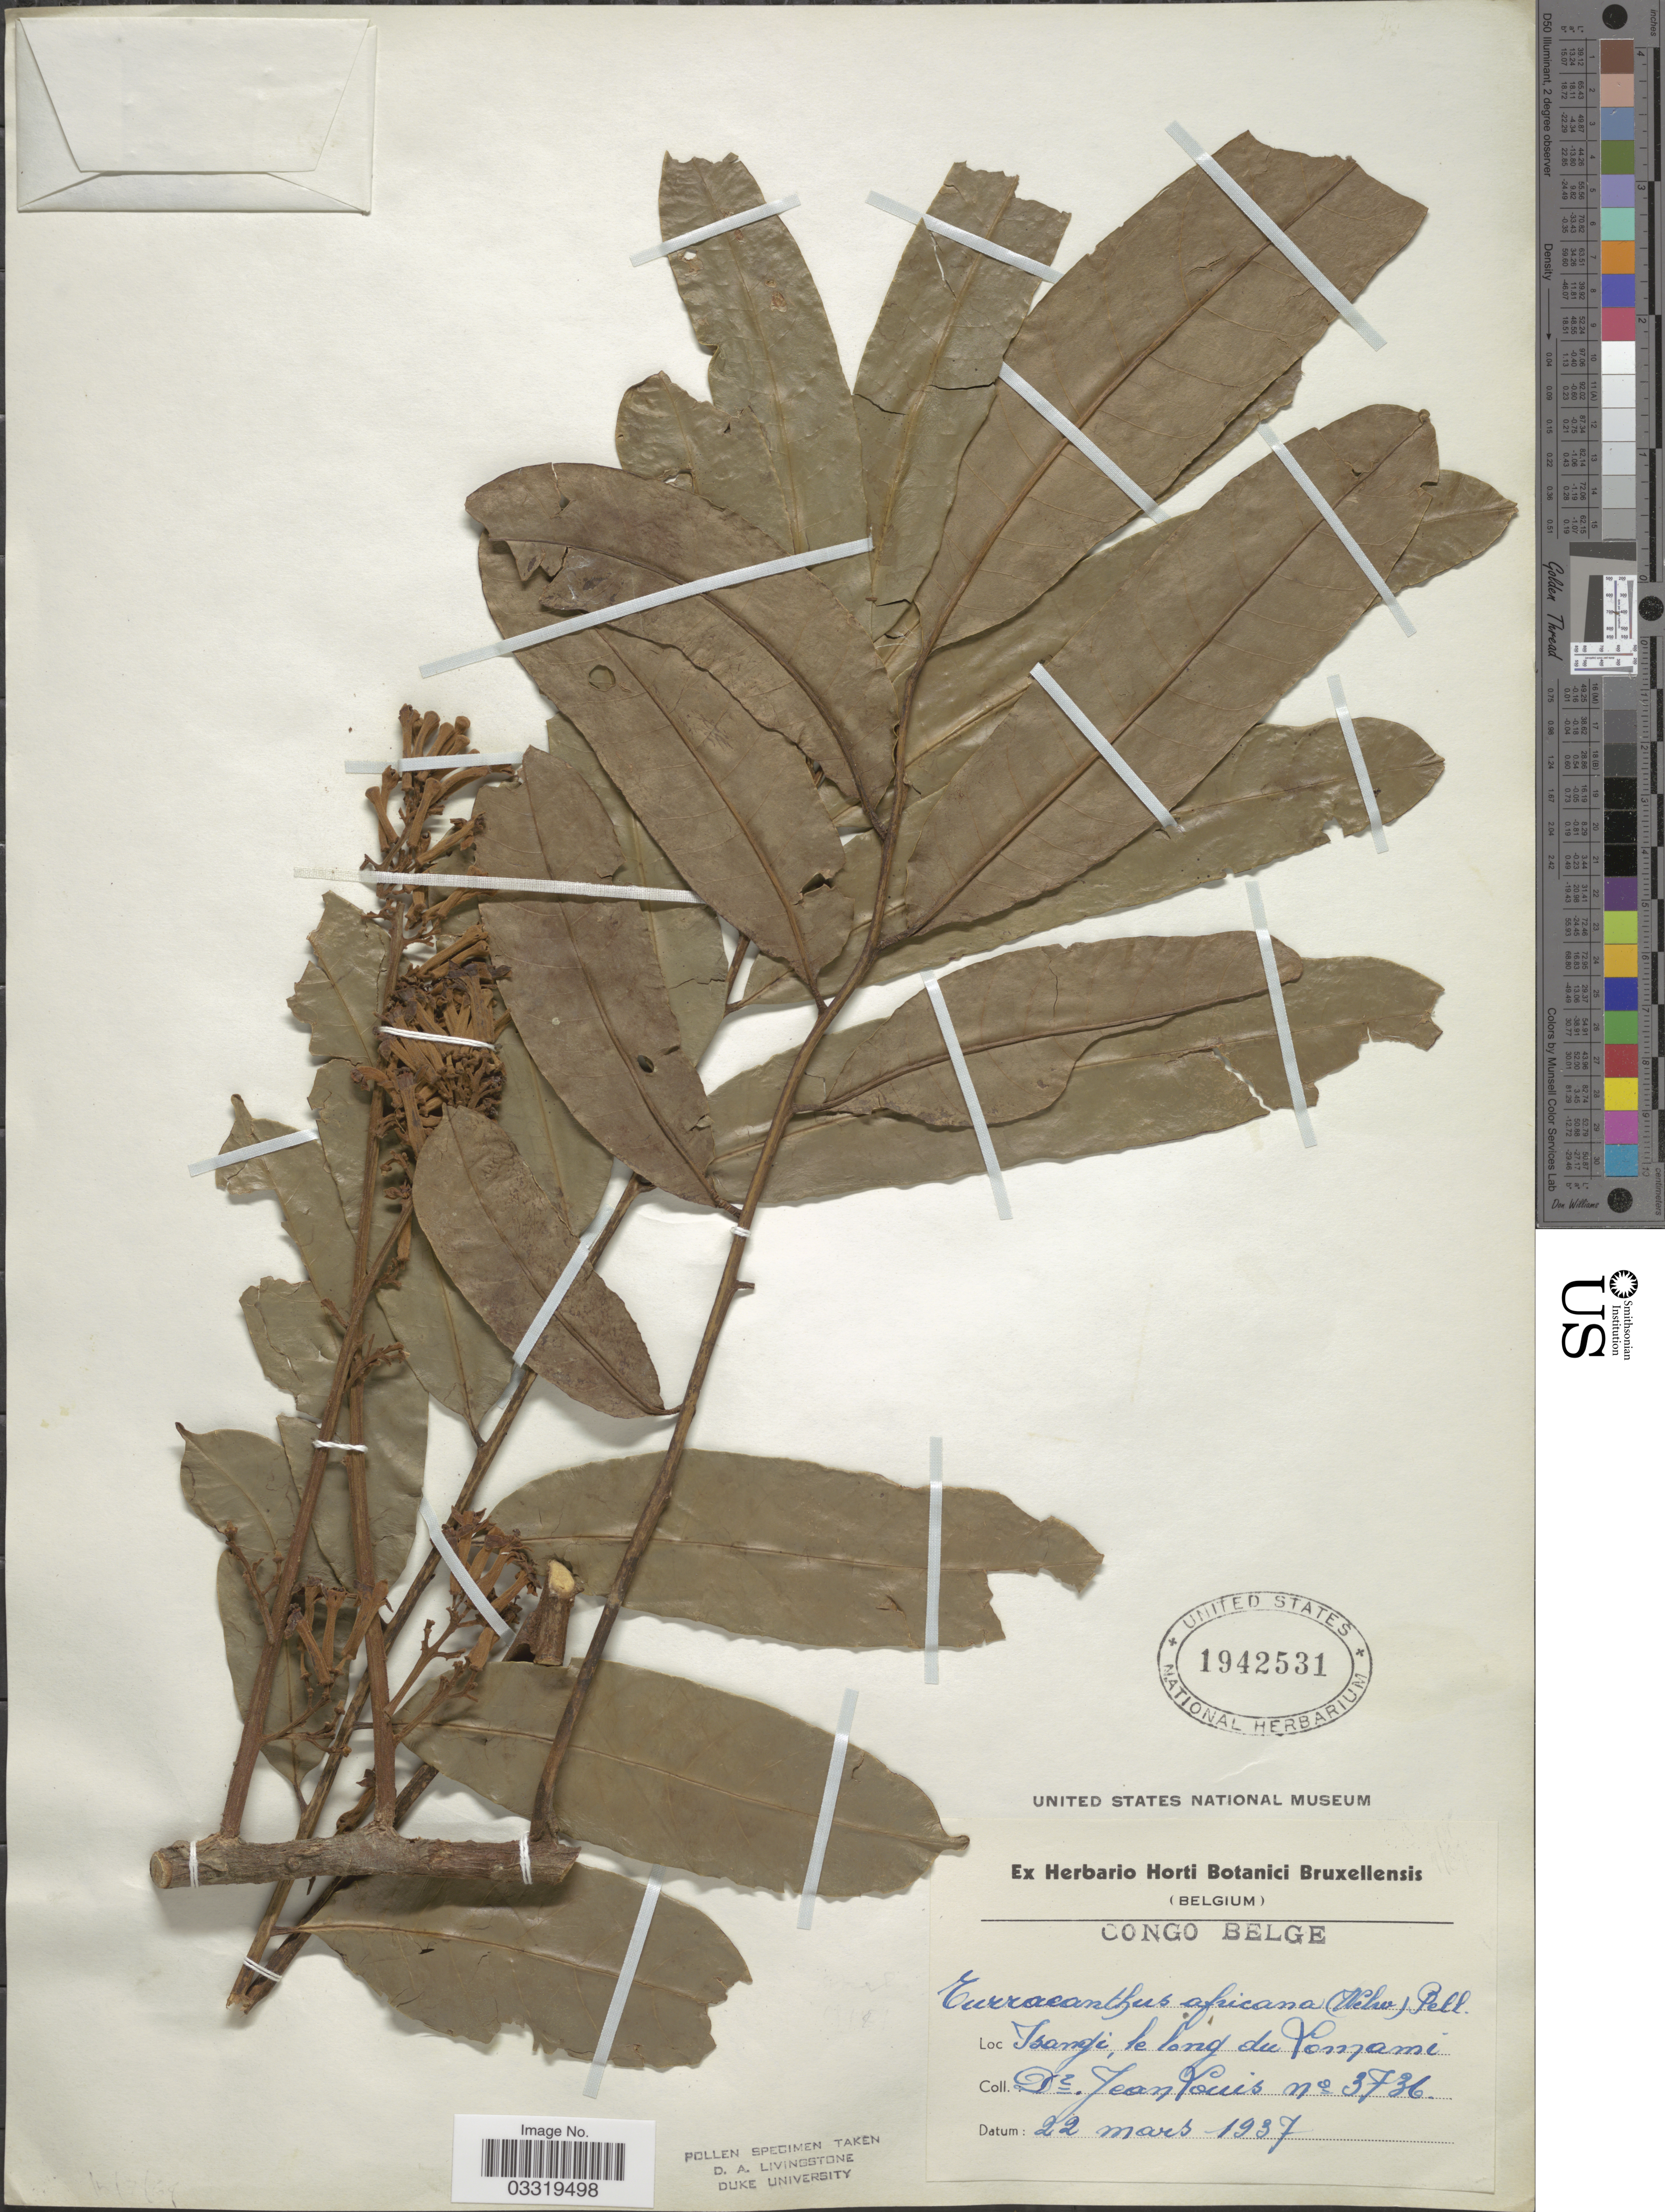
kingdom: Plantae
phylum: Tracheophyta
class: Magnoliopsida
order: Sapindales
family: Meliaceae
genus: Turraeanthus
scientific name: Turraeanthus africanus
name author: (Welw. ex C. DC.) Pelleg.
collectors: J. Louis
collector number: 3736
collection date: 1937-03-22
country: Congo, Democratic Republic of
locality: Congo Belge, Isangi, le long du Lomami.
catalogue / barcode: US 1942531